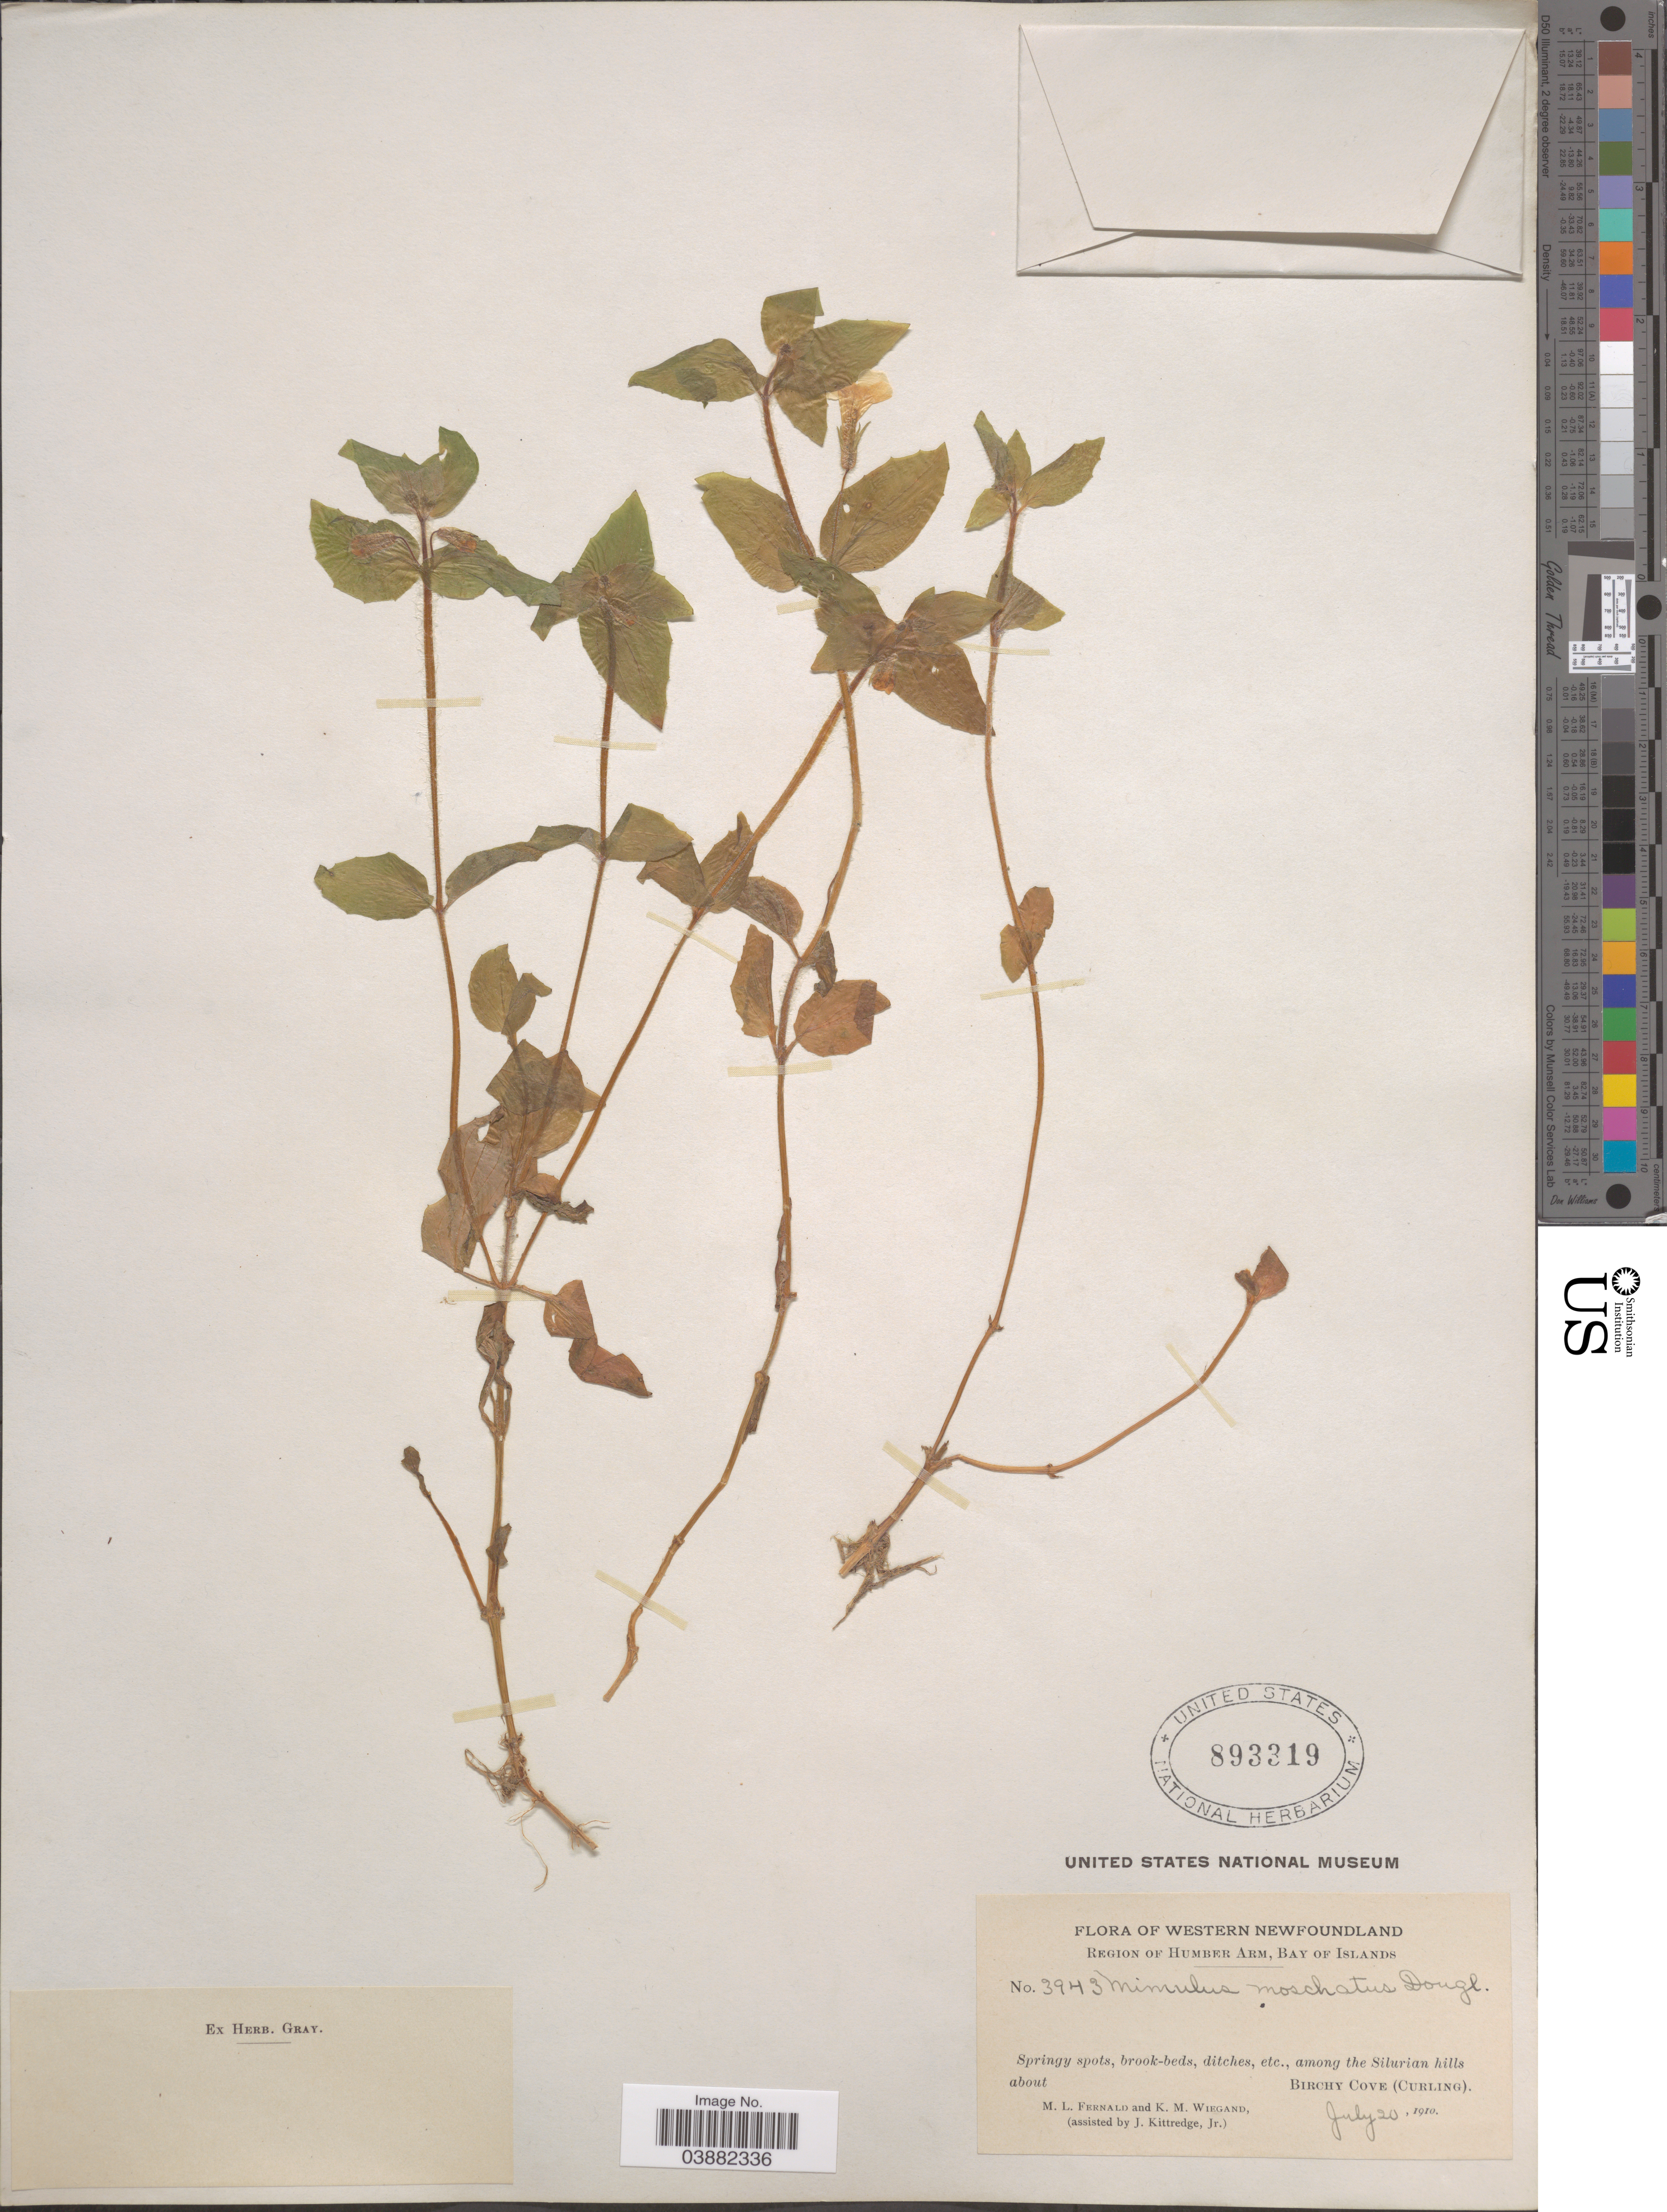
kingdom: Plantae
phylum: Tracheophyta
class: Magnoliopsida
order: Lamiales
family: Phrymaceae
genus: Mimulus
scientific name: Mimulus moschatus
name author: Douglas ex Lindl.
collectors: M. L. Fernald, K. M. Wiegand & J. Kittredge Jr.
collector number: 3943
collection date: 1910-07-20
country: Canada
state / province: Newfoundland and Labrador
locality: Western Newfoundland. Region of Humber Arm, Bay of Islands. Among the Silurian hills about Birchy Cove (Curling).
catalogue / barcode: US 893319